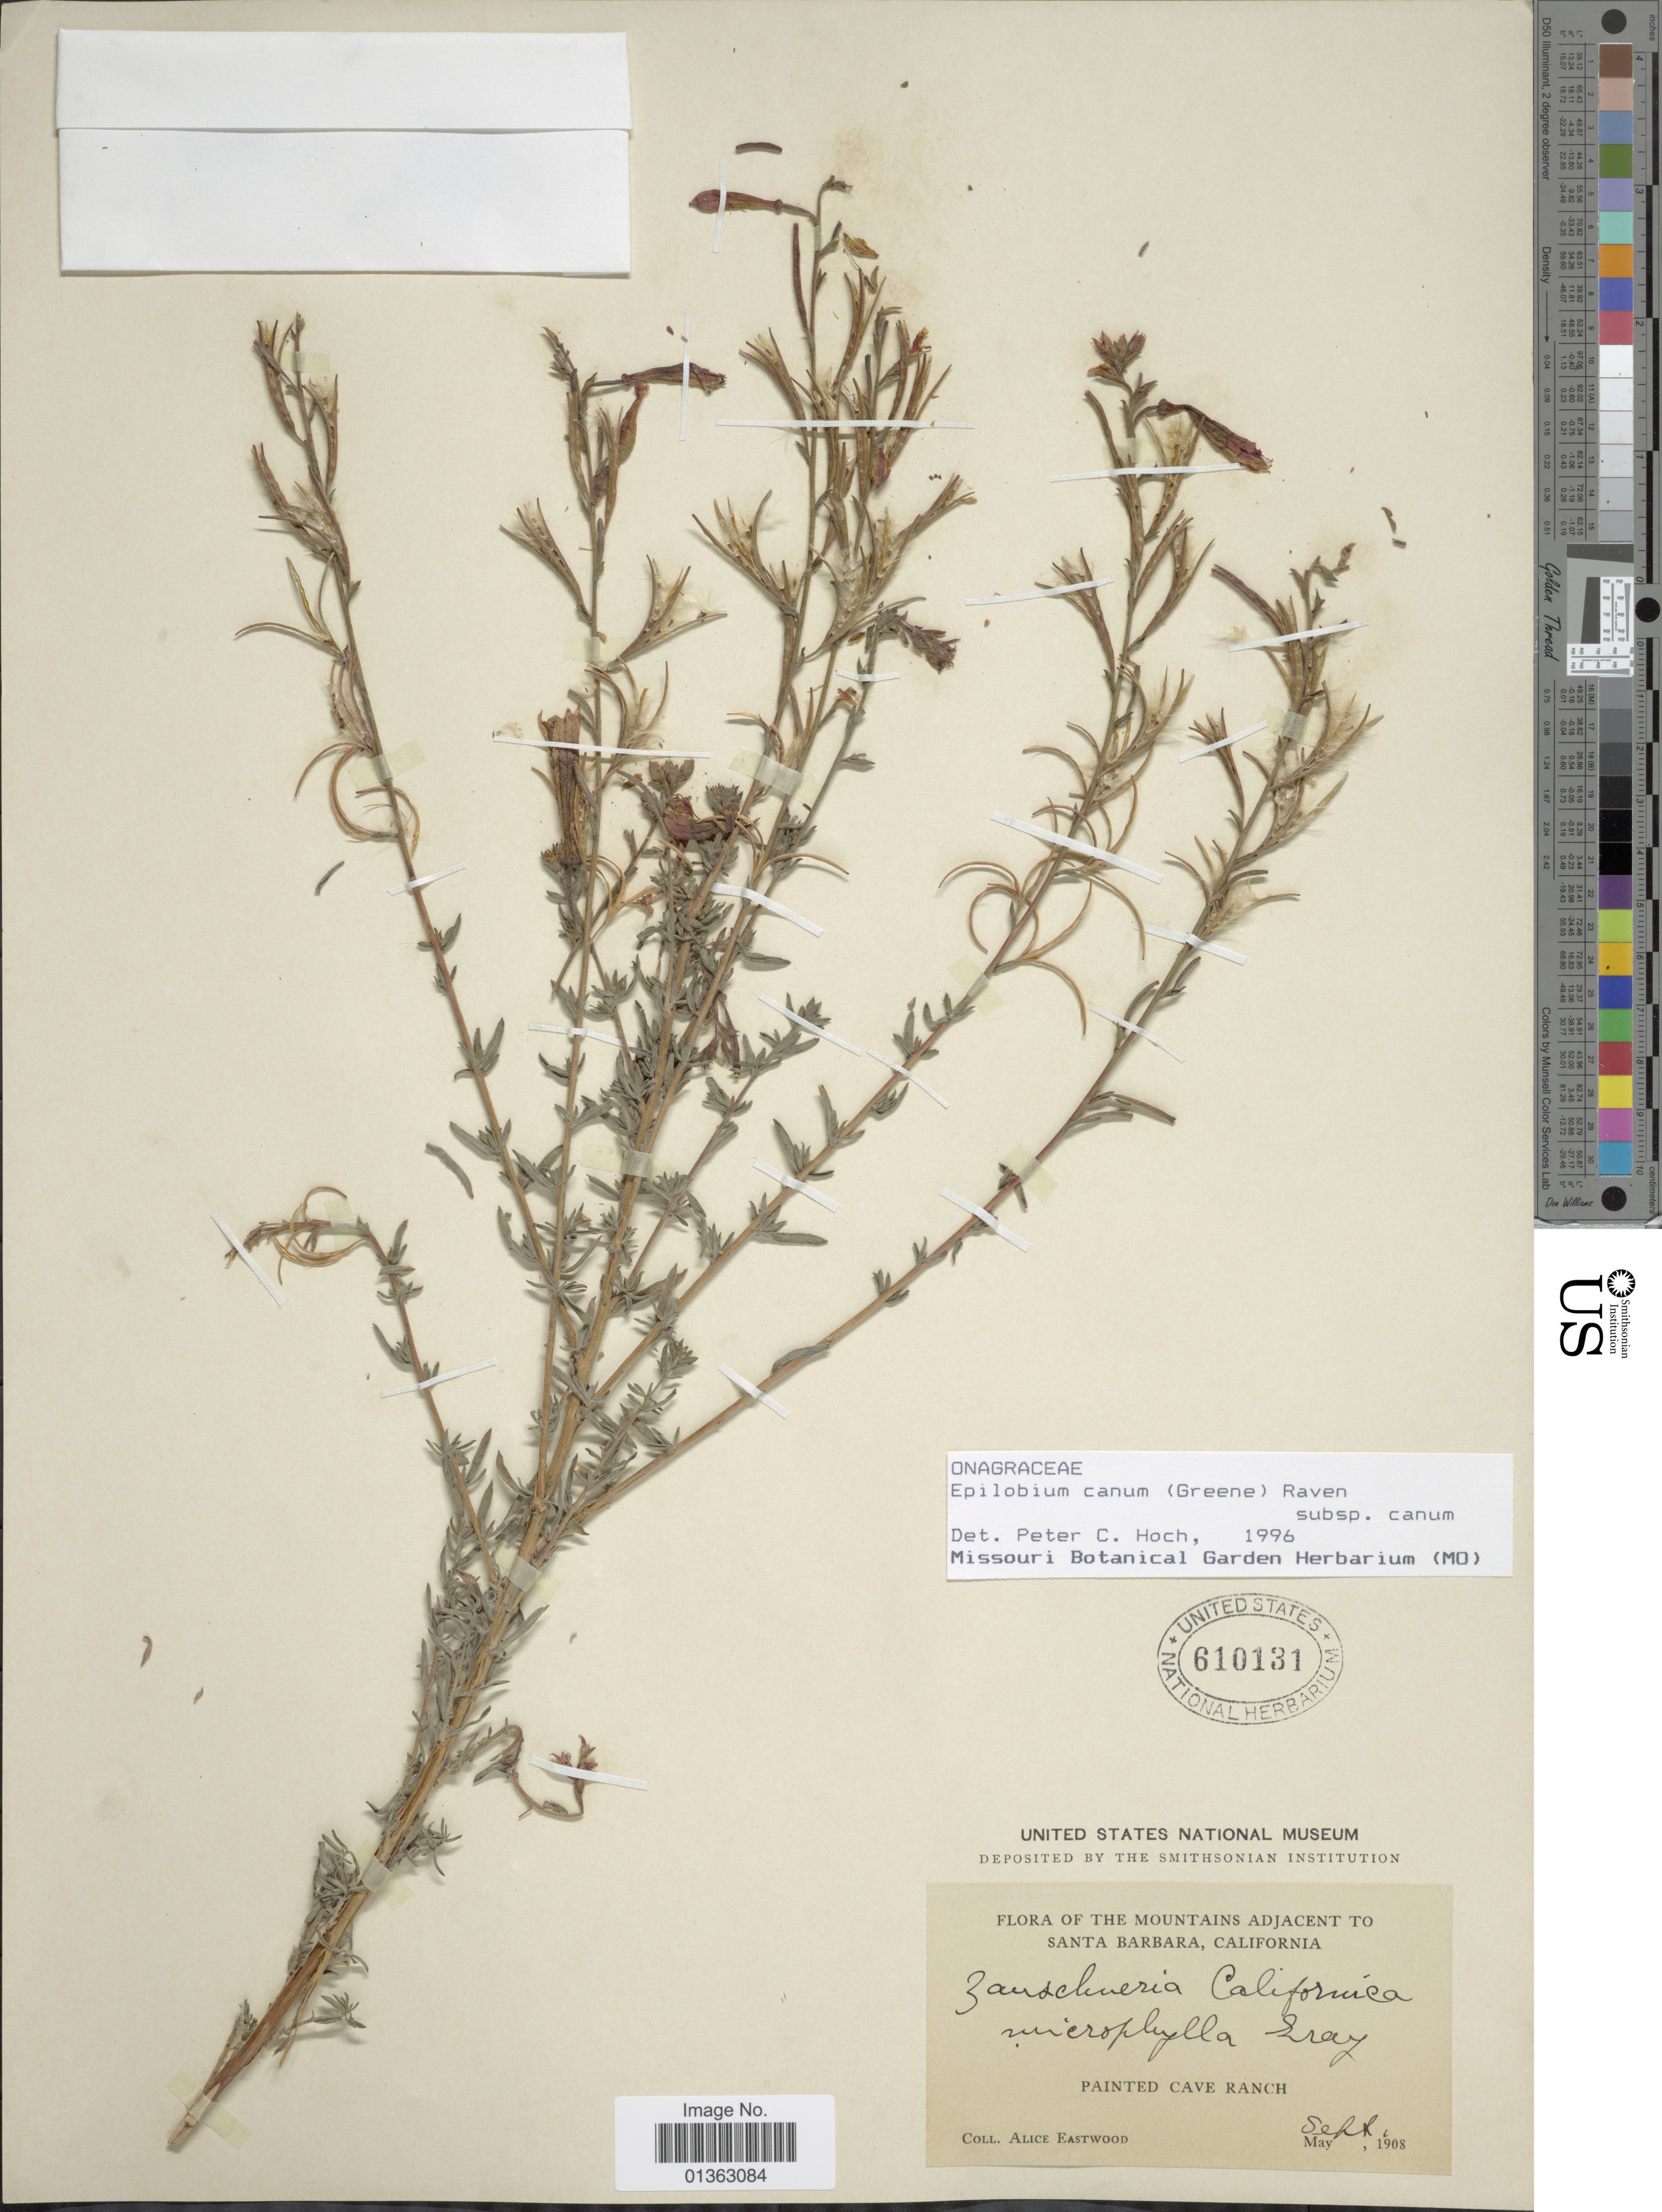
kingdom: Plantae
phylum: Tracheophyta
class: Magnoliopsida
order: Myrtales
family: Onagraceae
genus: Epilobium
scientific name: Epilobium canum subsp. canum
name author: (Greene) P.H. Raven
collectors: A. Eastwood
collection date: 1908-05/1908-09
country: United States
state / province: California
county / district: Santa Barbara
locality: Mountains adjacent to Santa Barbara. Painted Cave Ranch.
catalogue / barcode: US 610131